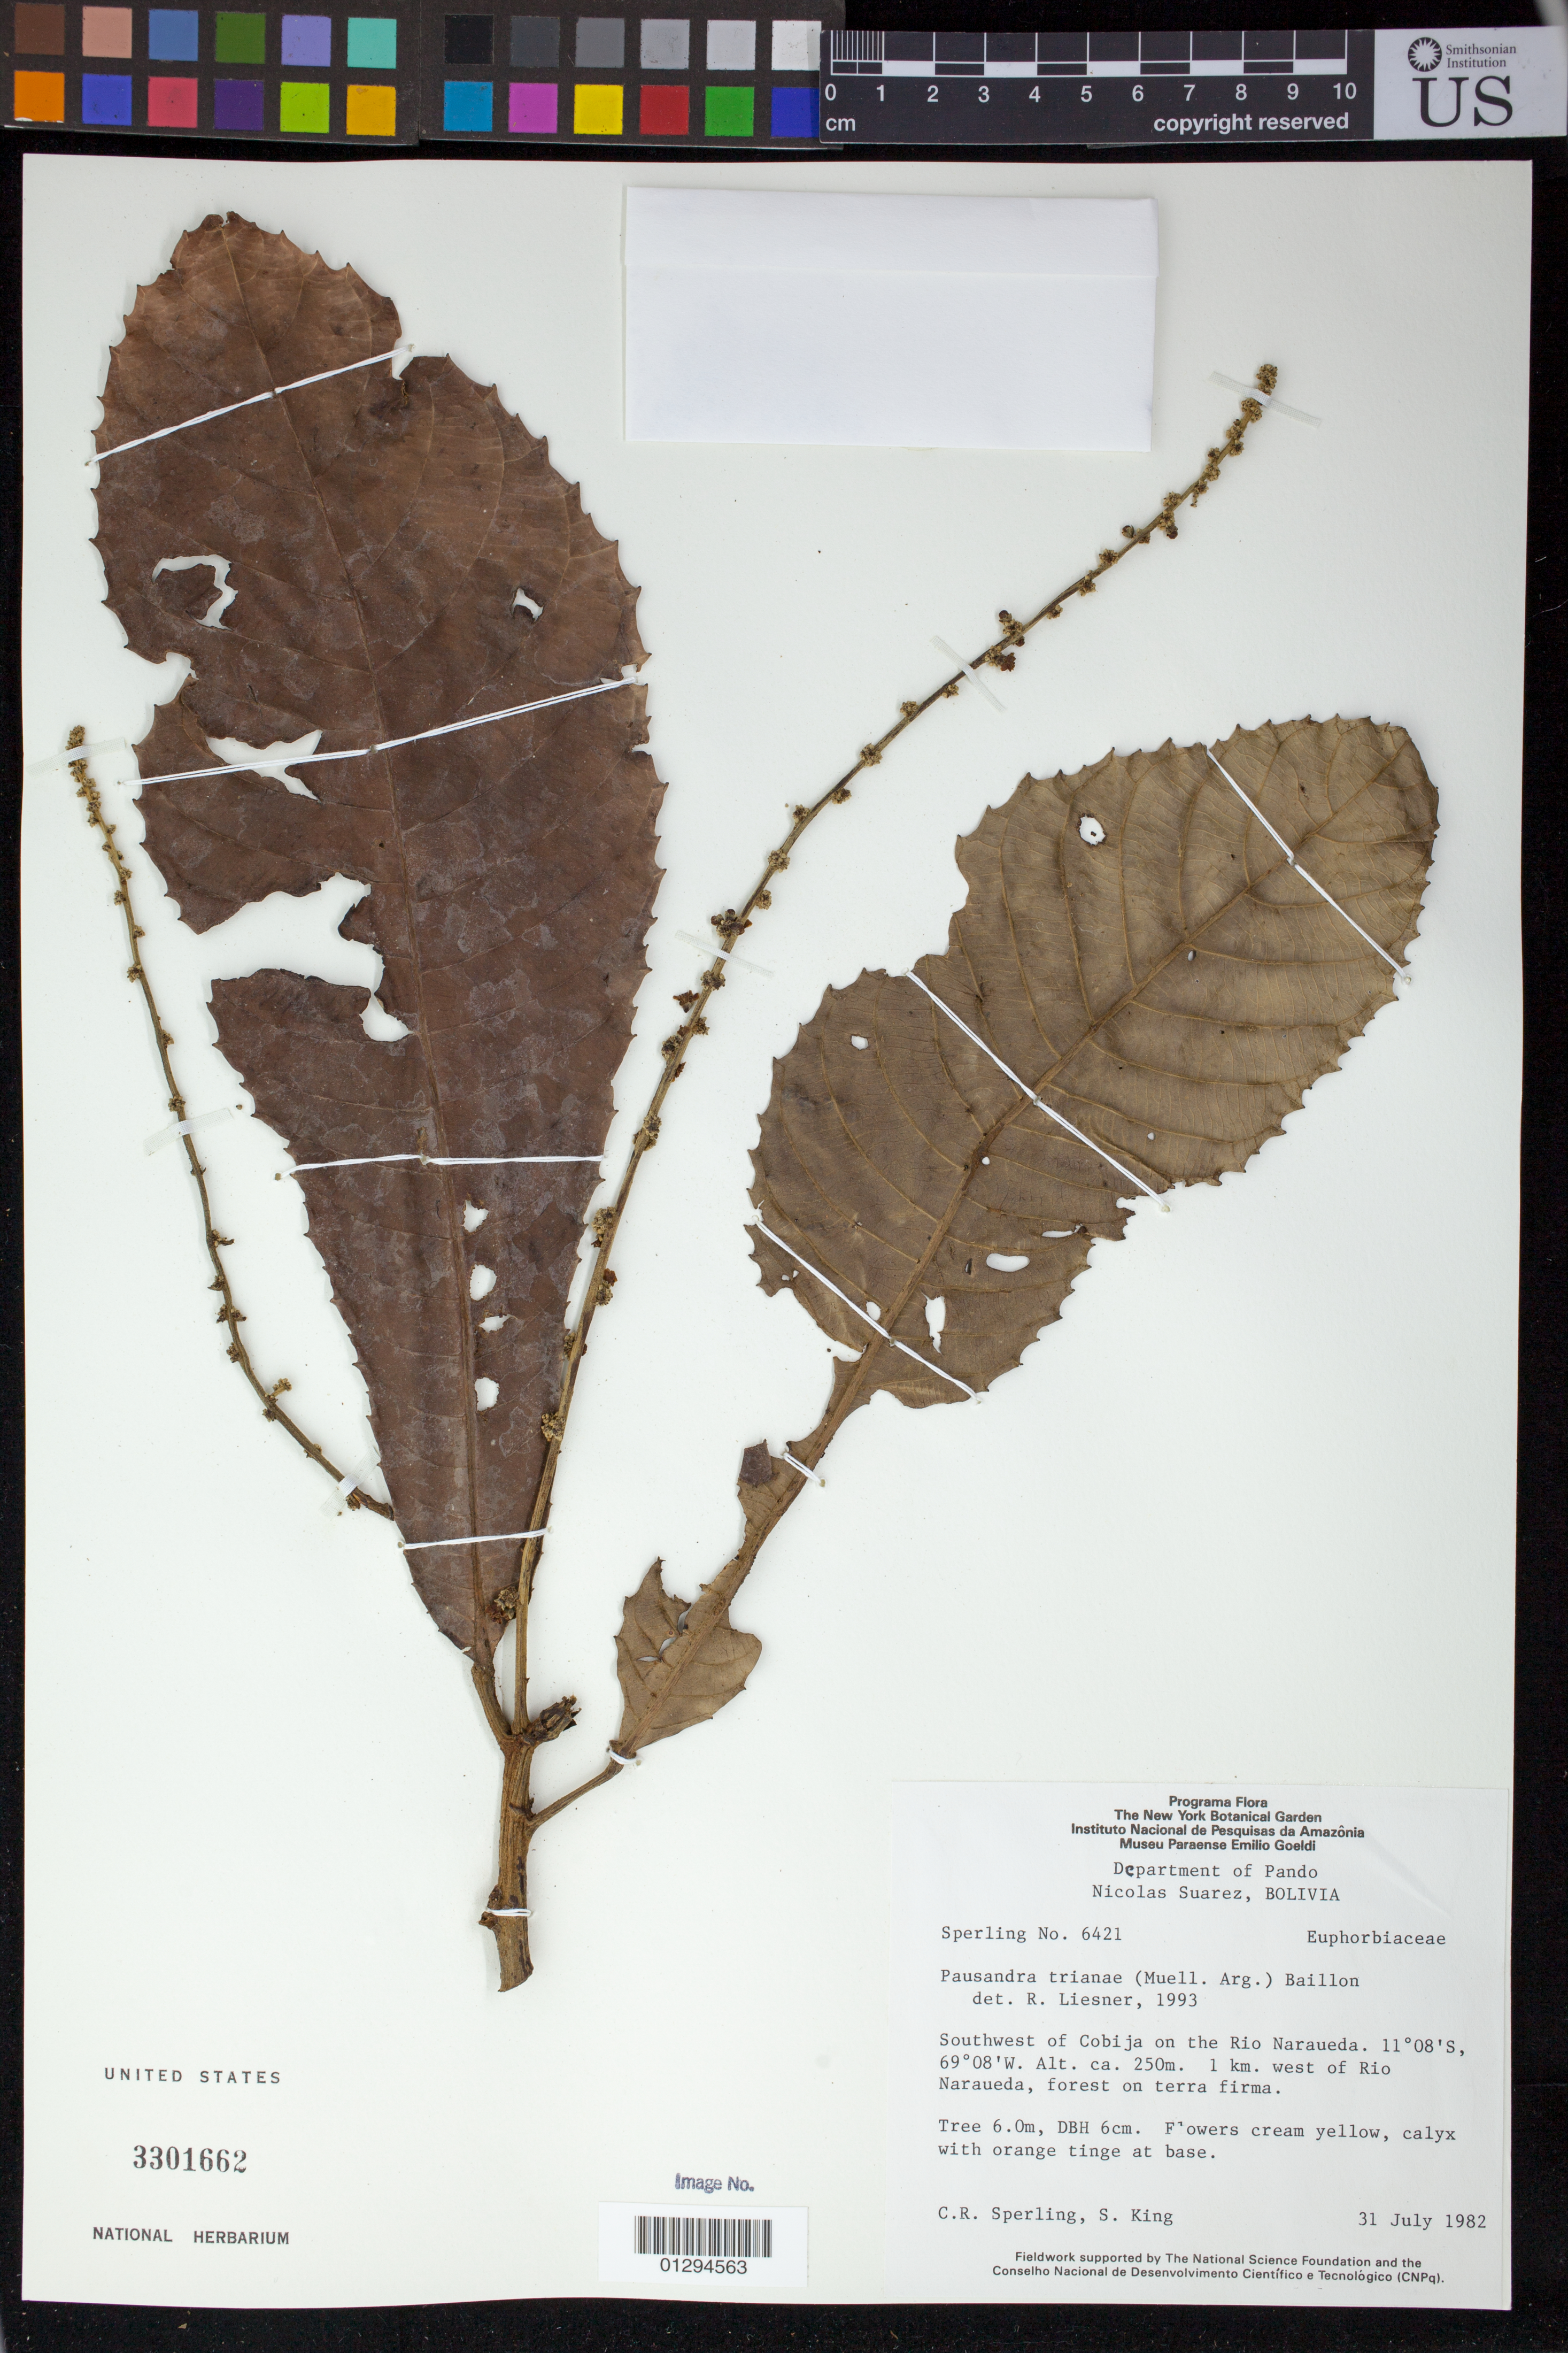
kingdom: Plantae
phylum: Tracheophyta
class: Magnoliopsida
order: Malpighiales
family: Euphorbiaceae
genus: Pausandra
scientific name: Pausandra trianae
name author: (Müll. Arg.) Baill.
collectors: C. R. Sperling & S. R. King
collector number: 6421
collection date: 1982-07-31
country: Bolivia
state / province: Pando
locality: Southwest of Cobija on the Rio Naraueda 1 km. west of Rio Naraueda.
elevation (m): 250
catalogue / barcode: US 3301662